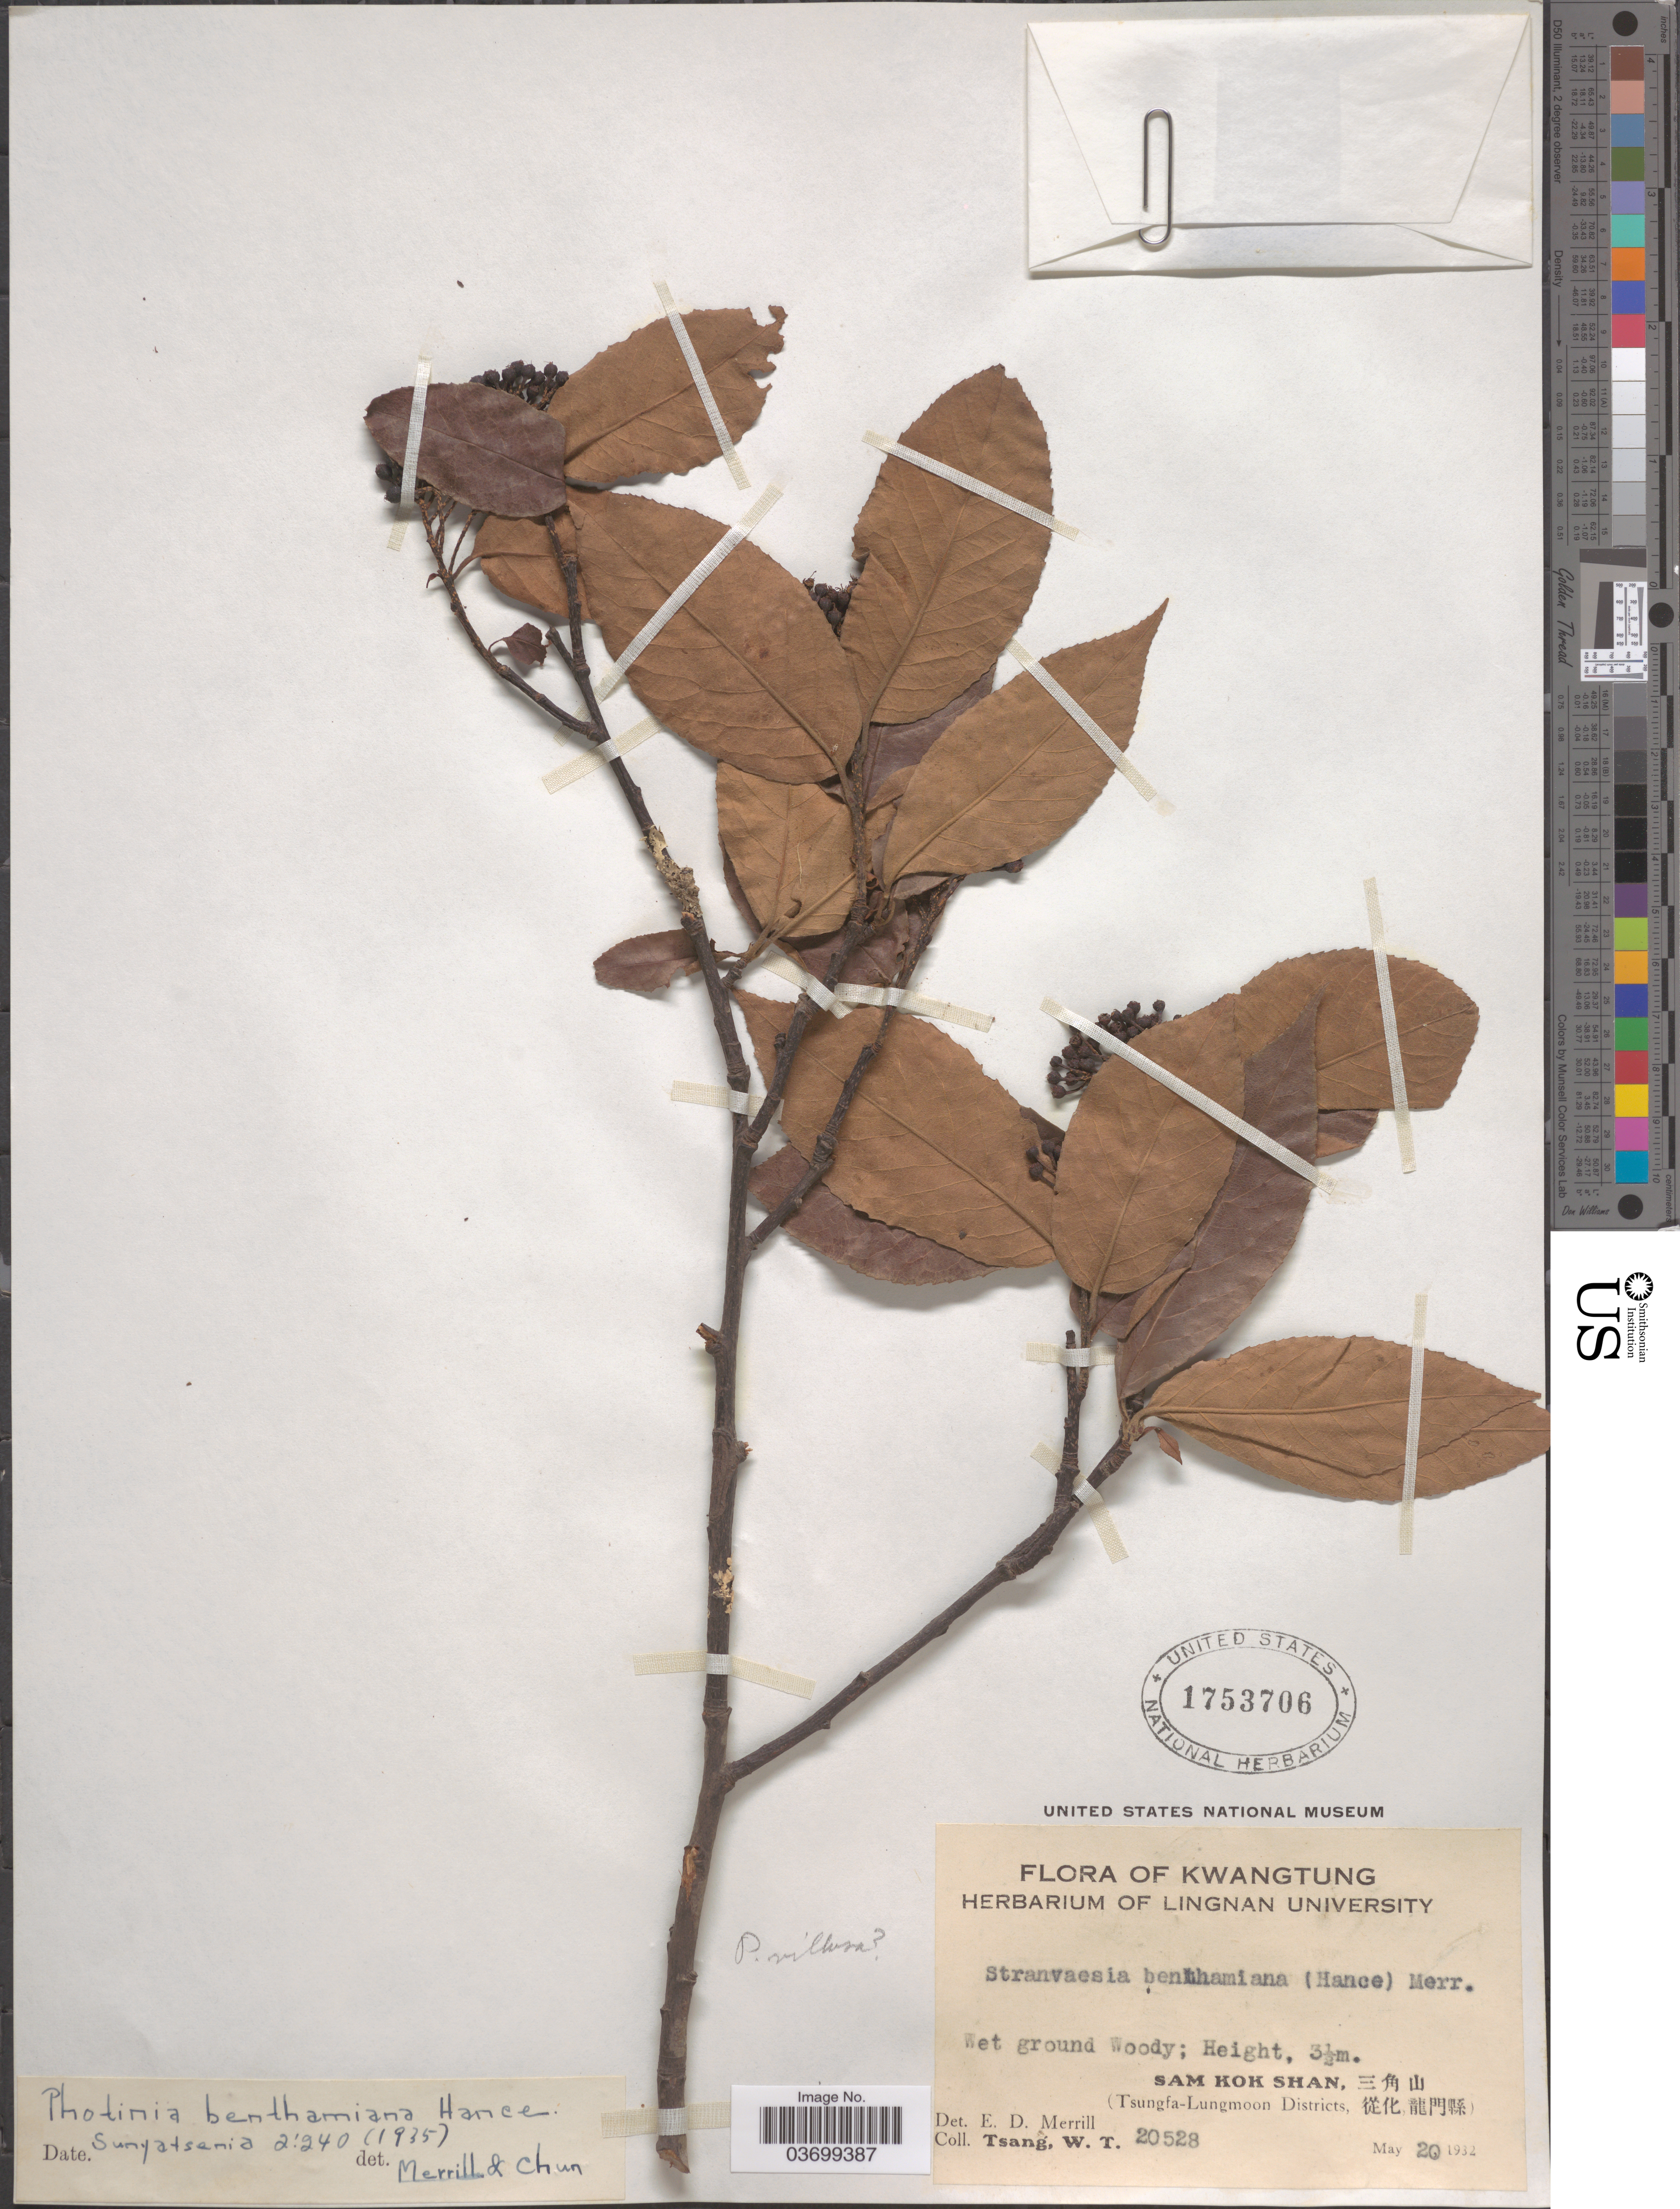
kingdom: Plantae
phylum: Tracheophyta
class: Magnoliopsida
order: Rosales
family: Rosaceae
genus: Photinia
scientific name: Photinia benthamiana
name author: Hance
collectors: W. T. Tsang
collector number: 20528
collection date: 1932-05-20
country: China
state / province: Guangdong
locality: Kwangtung. Sam Kok Shan, X. (Tsungfa-Lungmoon Districts, X).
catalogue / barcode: US 1753706